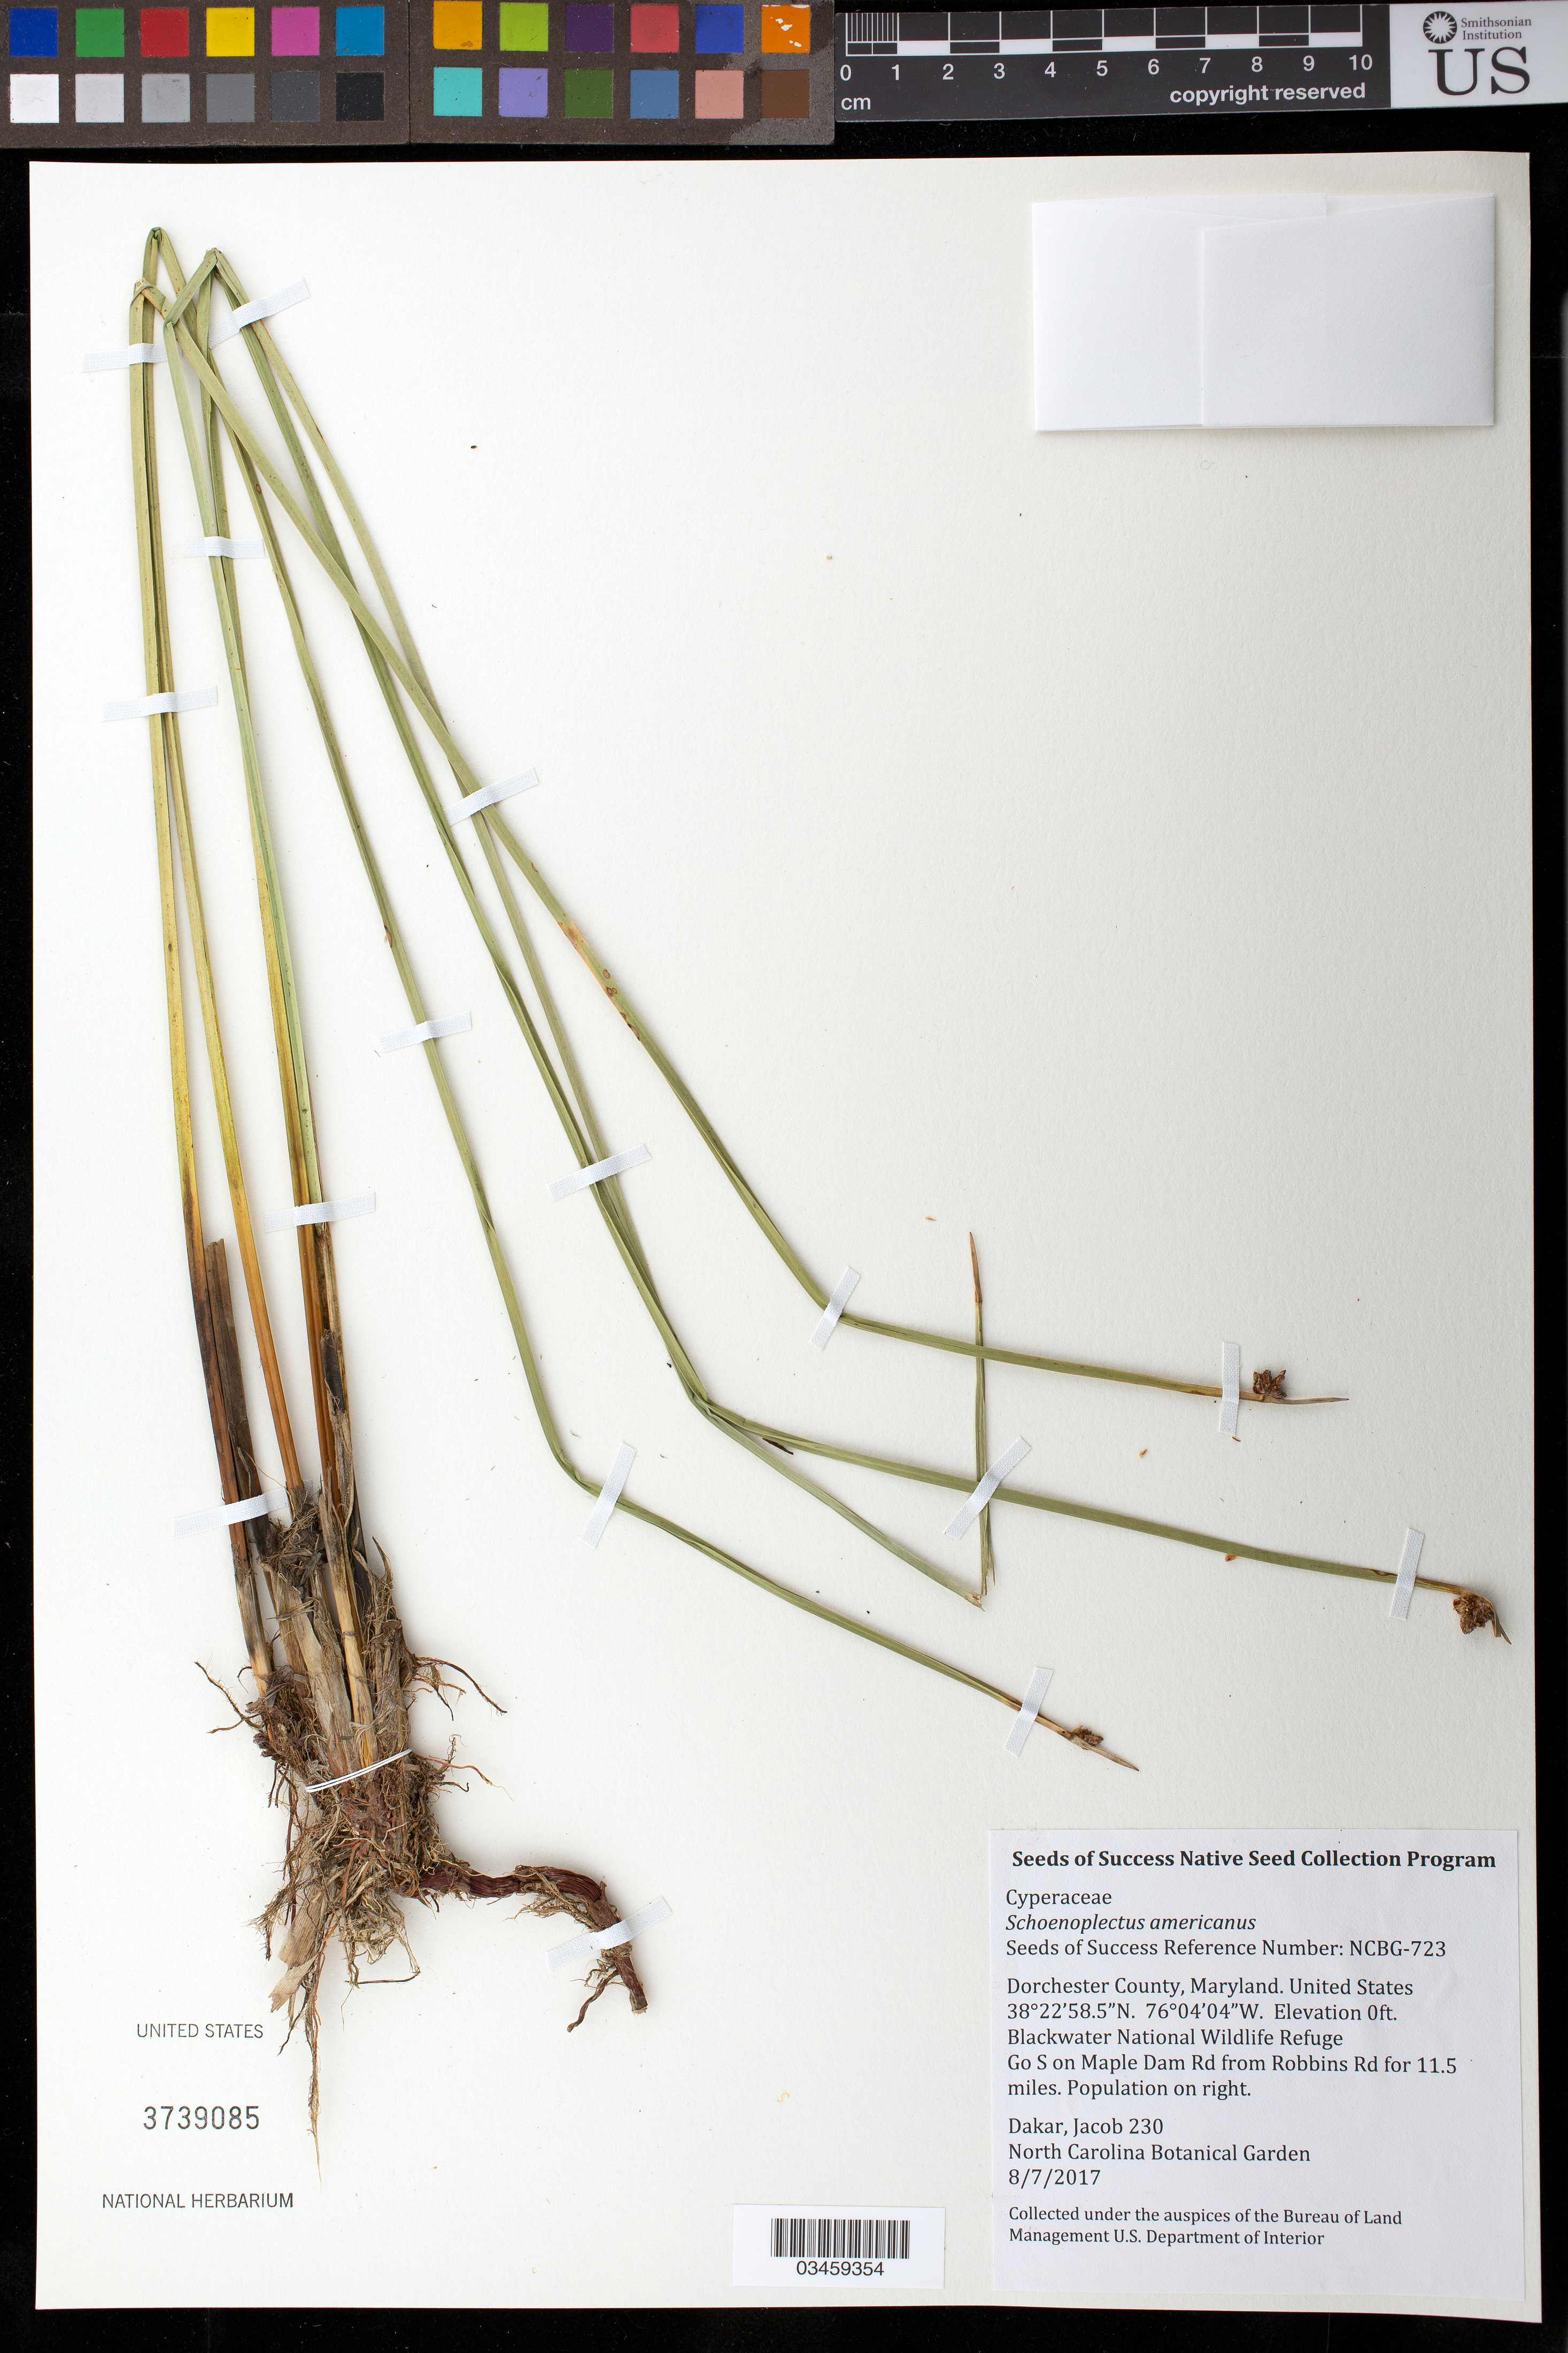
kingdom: Plantae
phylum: Tracheophyta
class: Liliopsida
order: Poales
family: Cyperaceae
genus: Schoenoplectus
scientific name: Schoenoplectus americanus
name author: (Pers.) Volkart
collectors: J. Dakar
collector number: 230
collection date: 2017-08-07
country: United States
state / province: Maryland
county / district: Dorchester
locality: Blackwater National Wildlife Refuge, 11.5 mi. S on Maple Dam Rd from Robbins Rd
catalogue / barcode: US 3739085